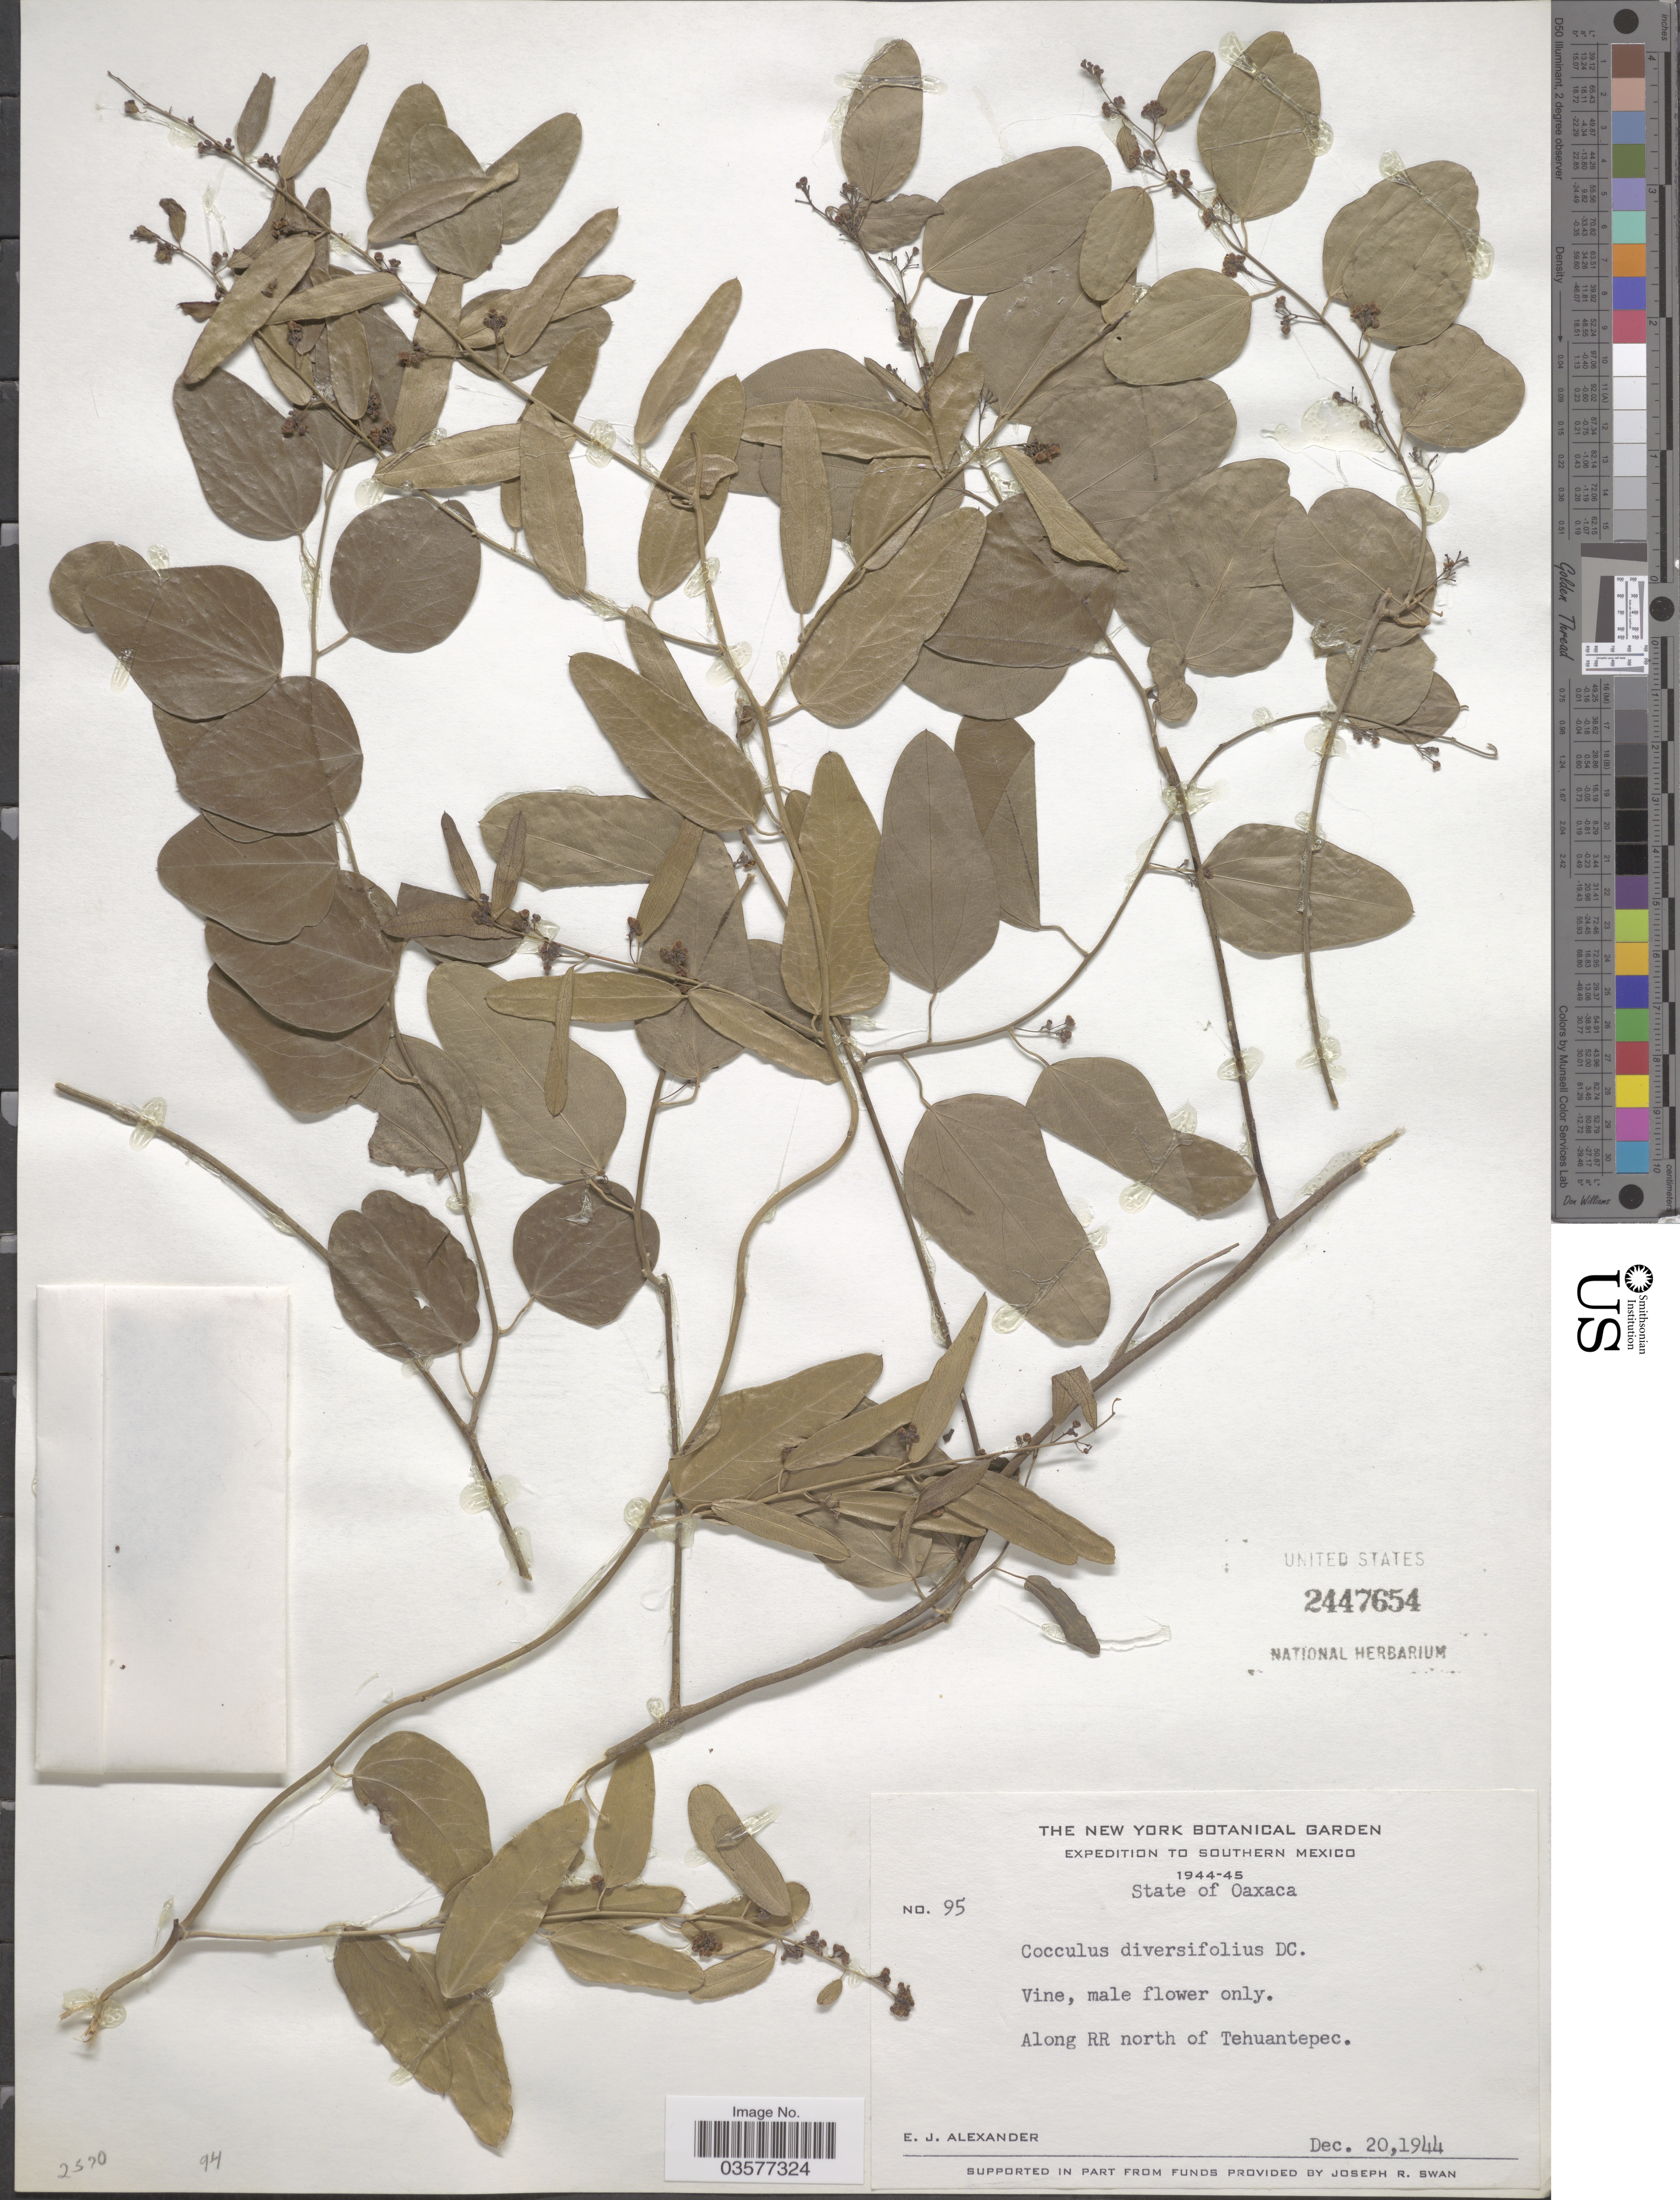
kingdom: Plantae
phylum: Tracheophyta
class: Magnoliopsida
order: Ranunculales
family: Menispermaceae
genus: Cocculus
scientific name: Cocculus diversifolius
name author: DC.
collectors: E. J. Alexander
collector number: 95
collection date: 1944-12-20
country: Mexico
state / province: Oaxaca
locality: Southern Mexico. Along RR north of Tehuantepec.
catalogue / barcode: US 2447654